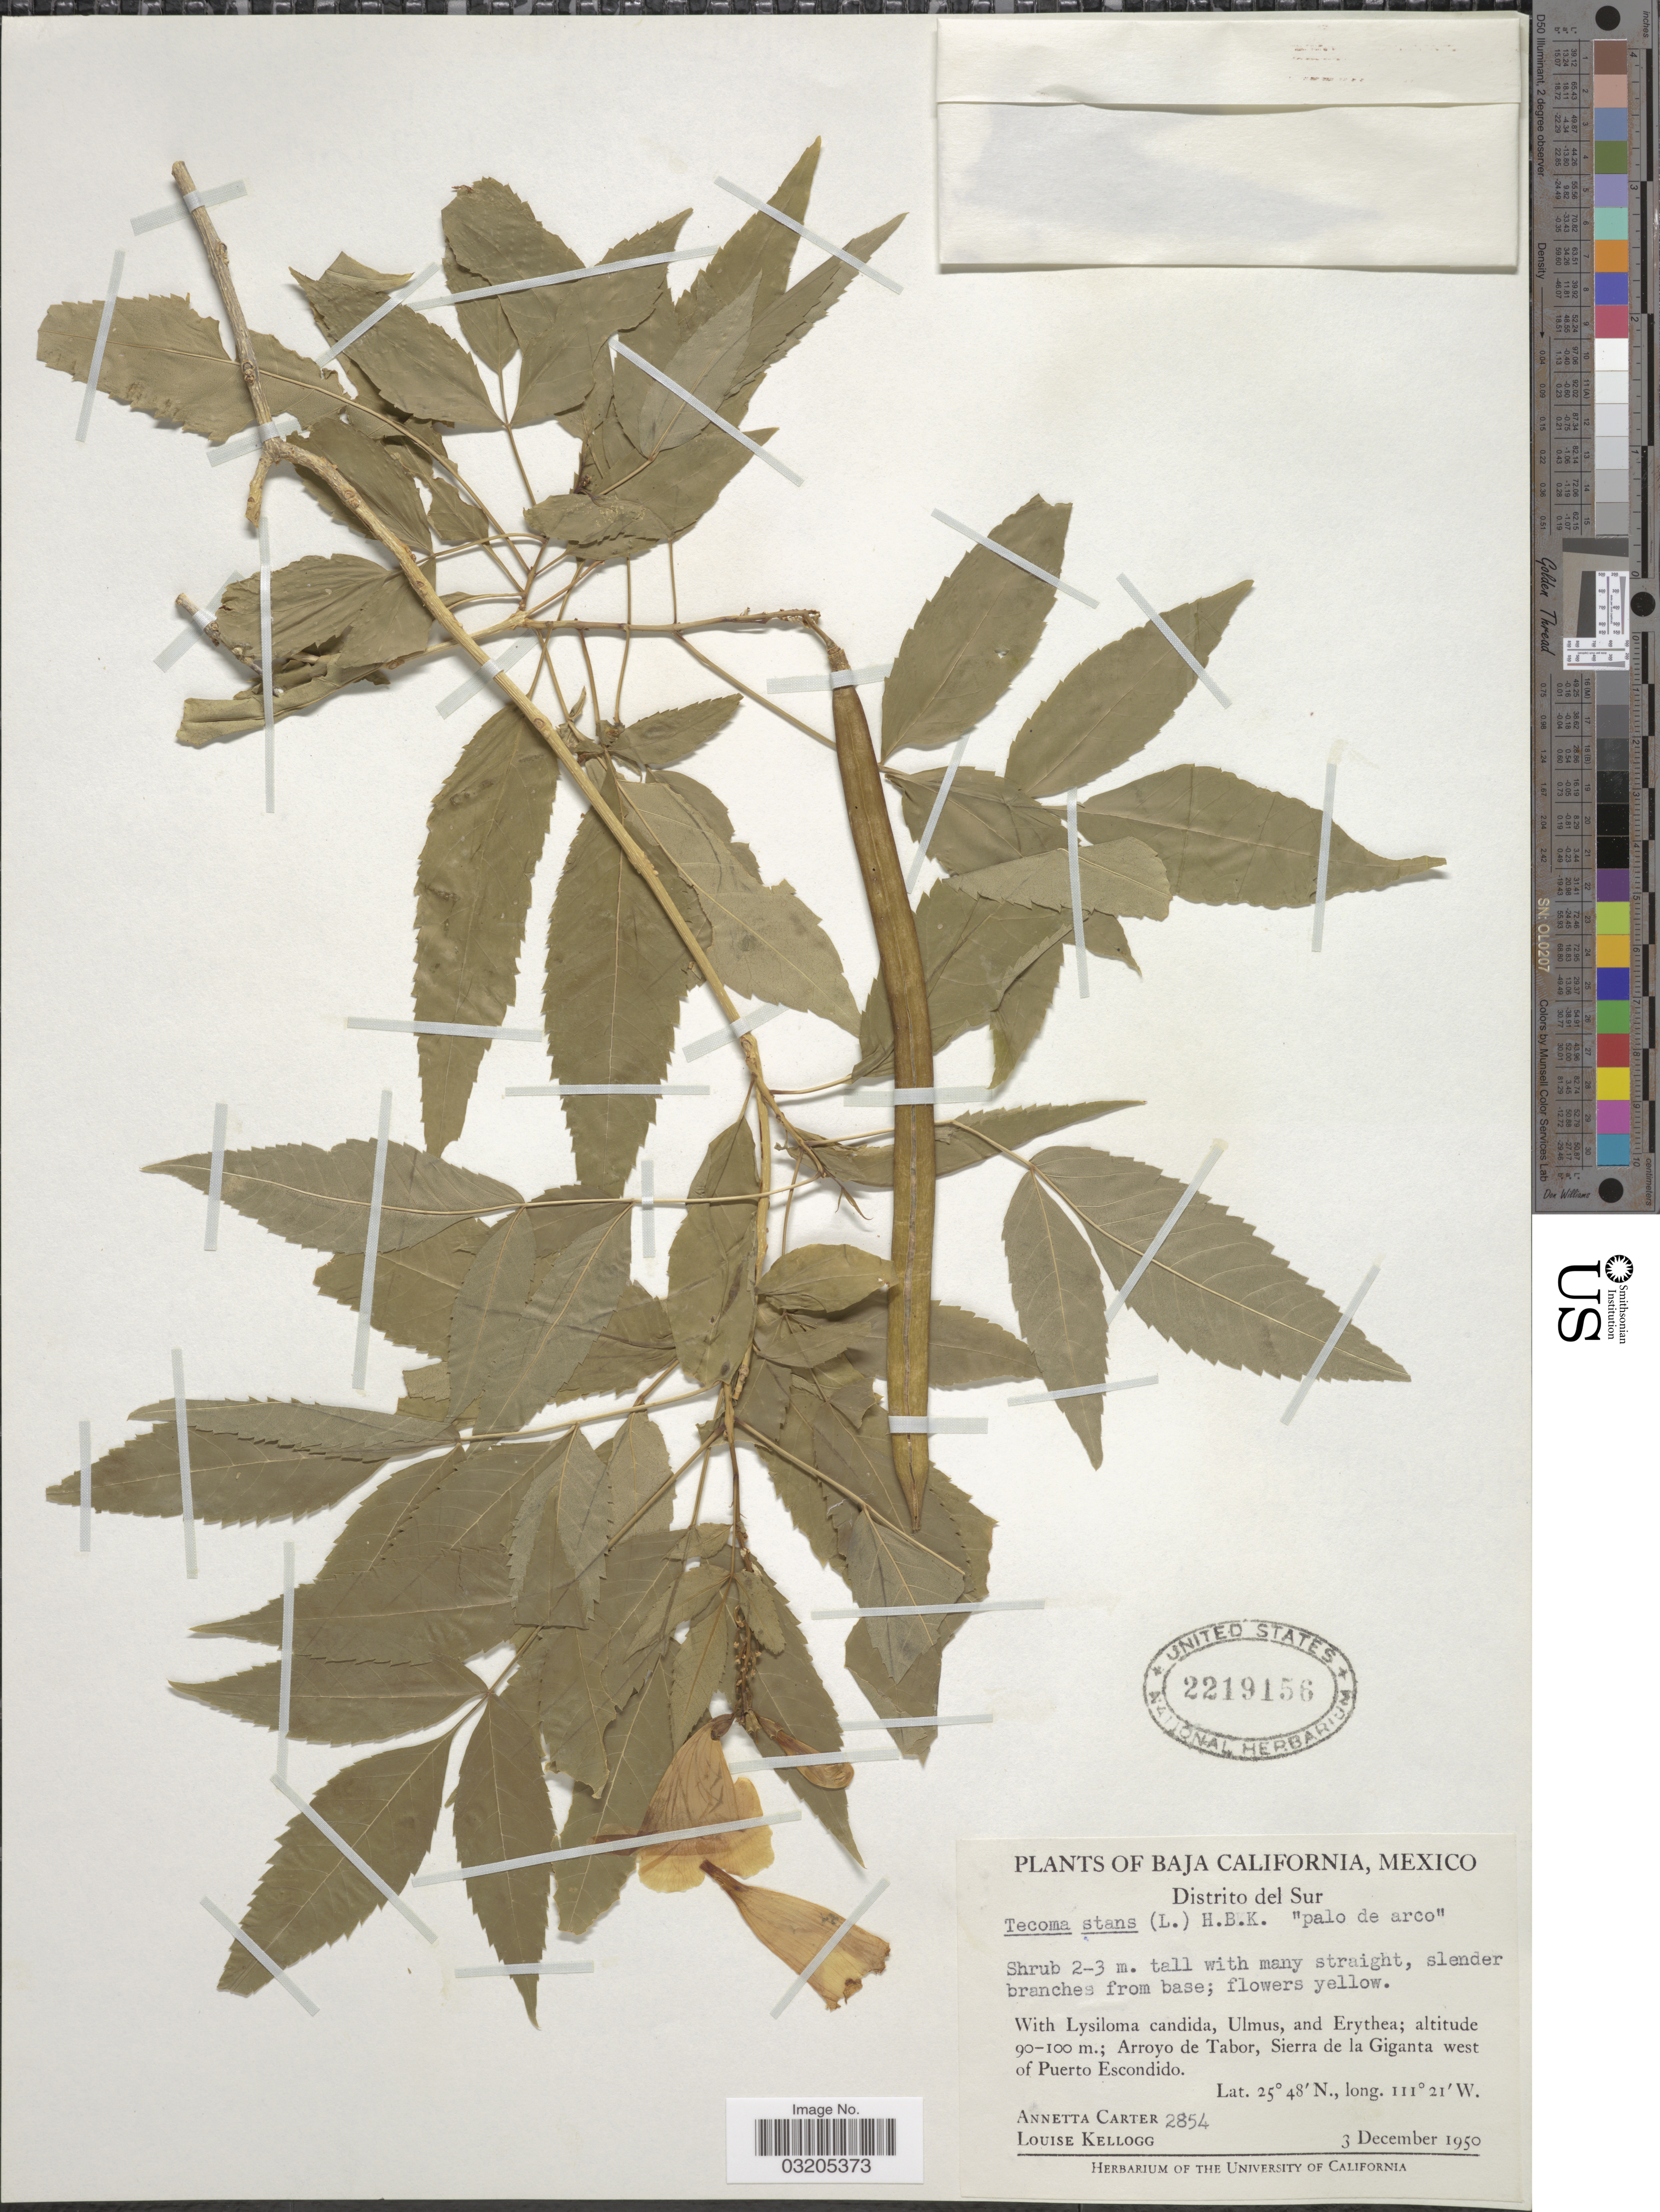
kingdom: Plantae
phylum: Tracheophyta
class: Magnoliopsida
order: Lamiales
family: Bignoniaceae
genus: Tecoma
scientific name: Tecoma stans var. stans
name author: (L.) Juss. ex Kunth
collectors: A. Carter & L. Kellogg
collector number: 2854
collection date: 1950-12-03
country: Mexico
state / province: Baja California Sur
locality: Distrito del Sur. Arroyo de Tabor, Sierra de La Giganta west of Puerto Escondido.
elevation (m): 90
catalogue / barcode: US 2219156